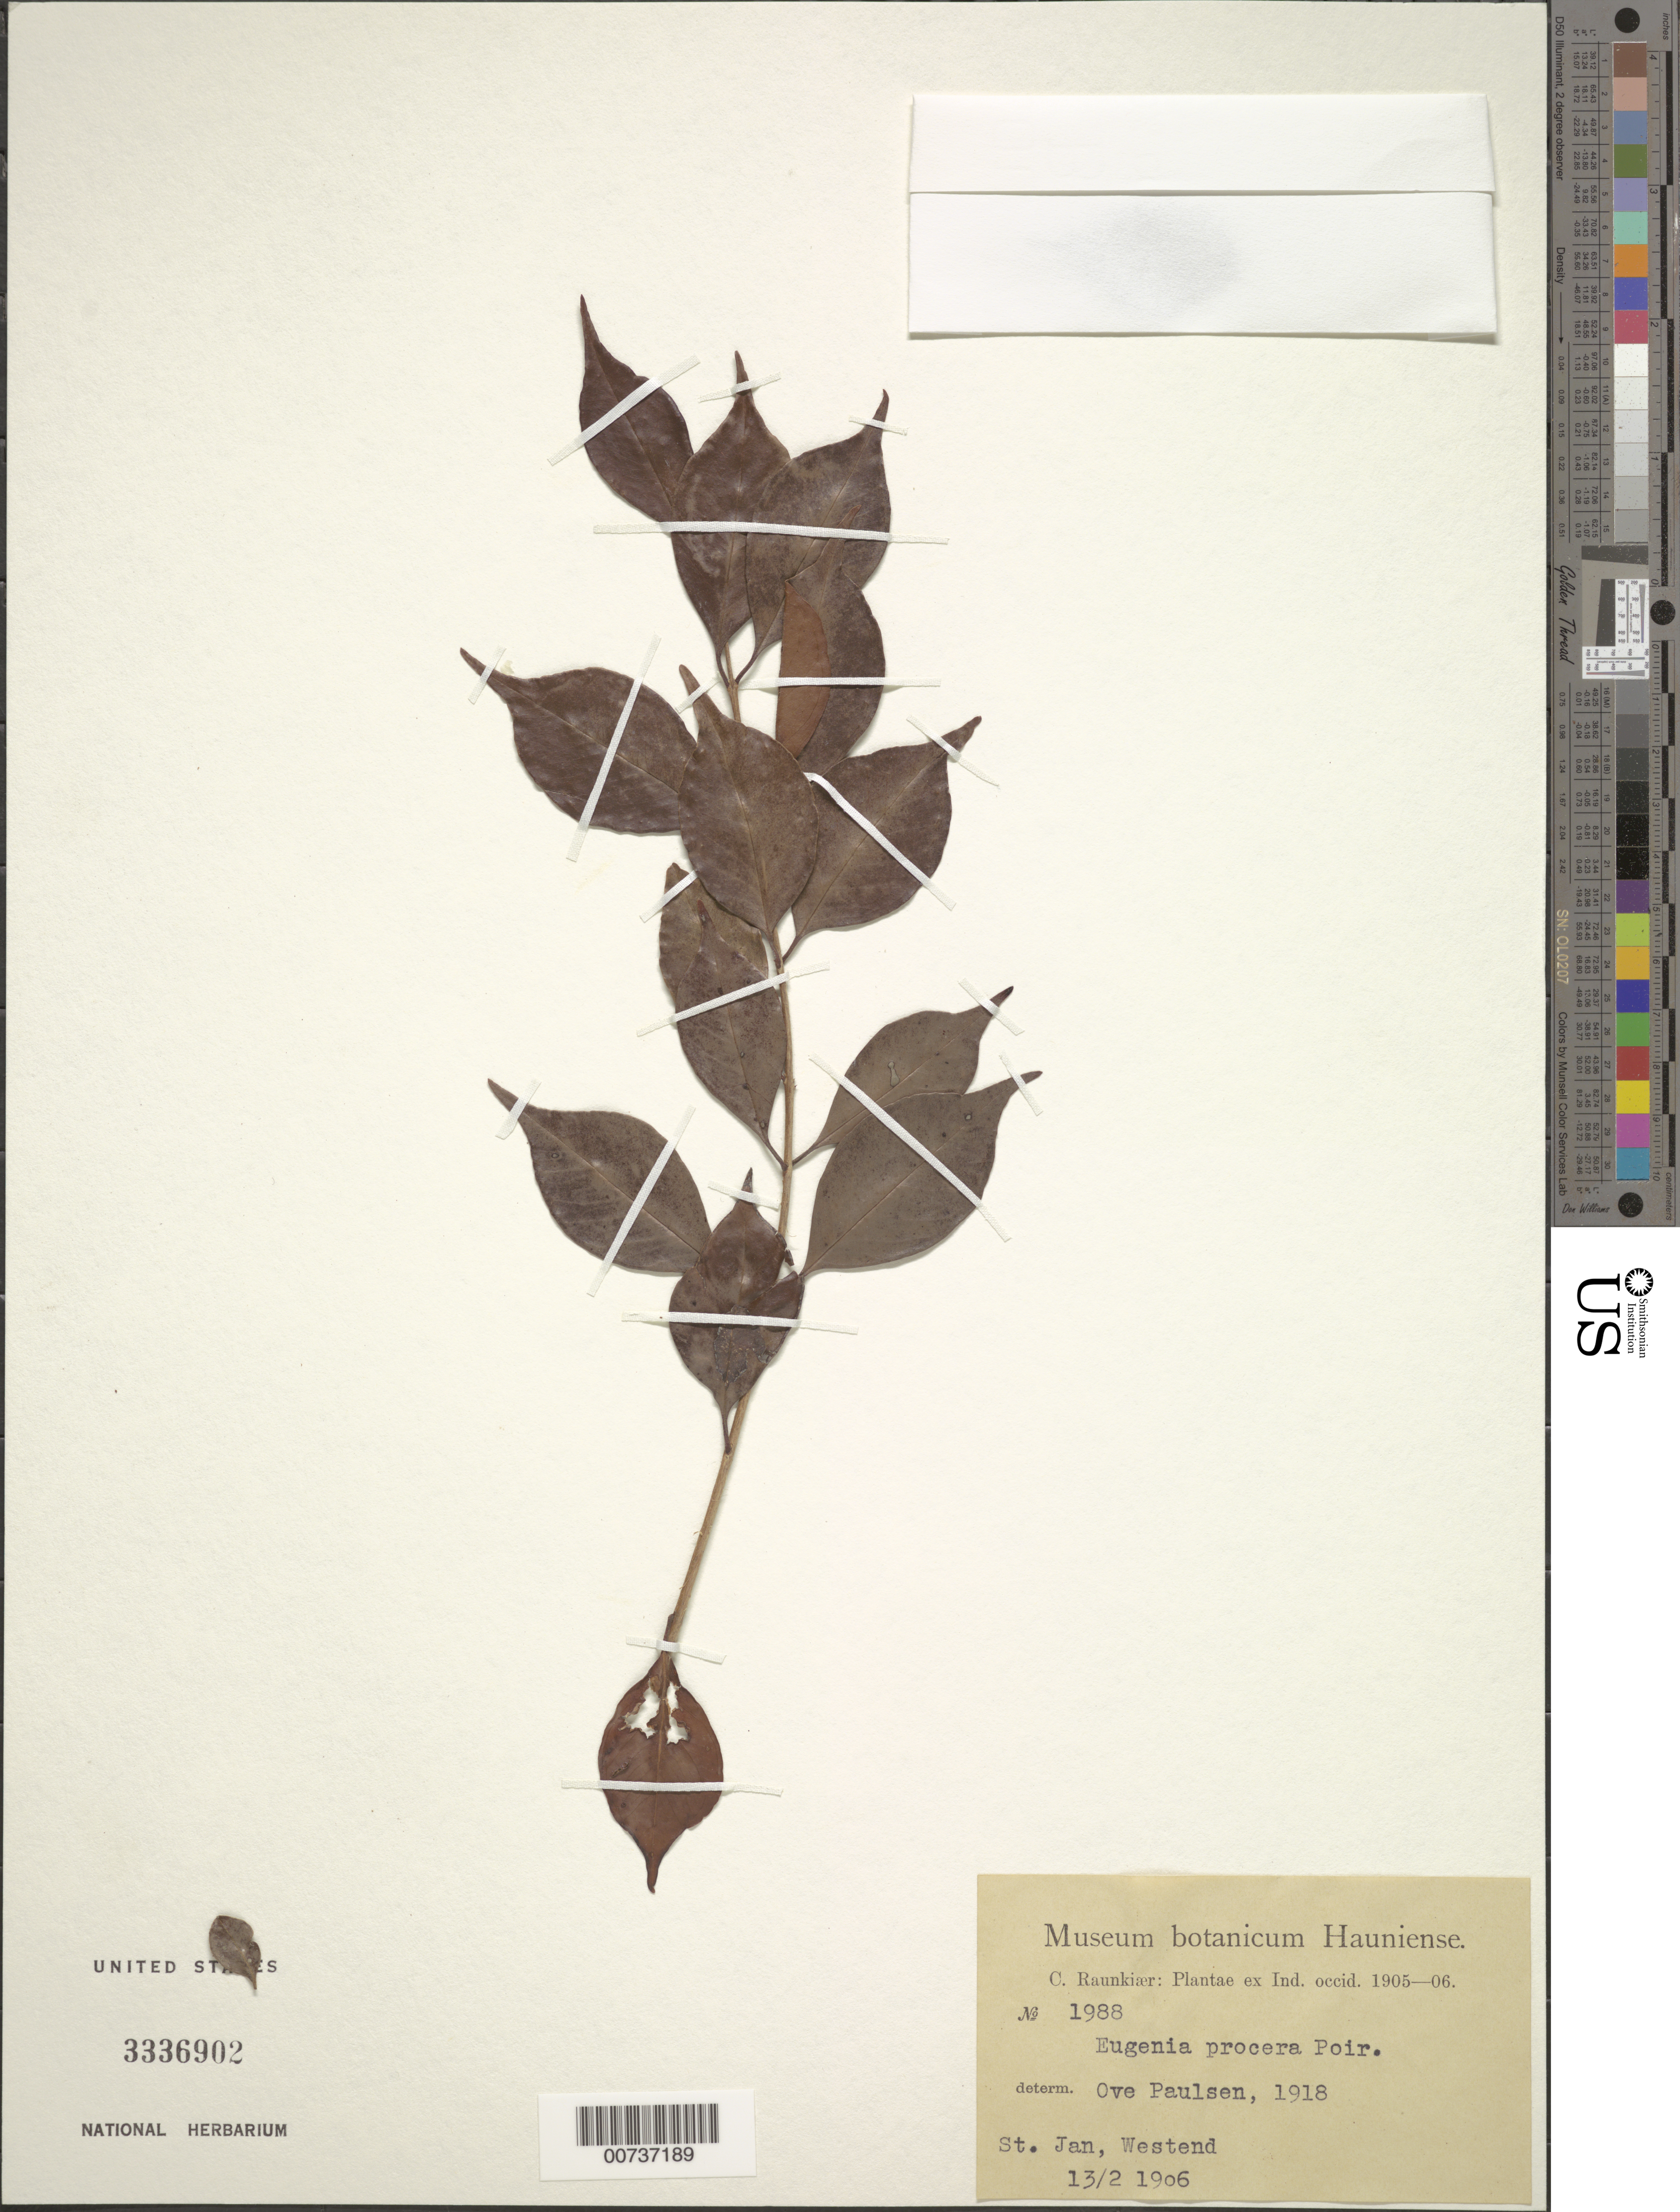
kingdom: Plantae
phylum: Tracheophyta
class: Magnoliopsida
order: Myrtales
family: Myrtaceae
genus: Eugenia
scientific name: Eugenia biflora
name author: (L.) DC.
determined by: Flickinger, Jonathan A.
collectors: C. Raunkiær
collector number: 1988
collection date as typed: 13 Feb 1906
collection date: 1906-02-13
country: U.S. Virgin Islands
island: St. John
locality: Westend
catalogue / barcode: US 3336902